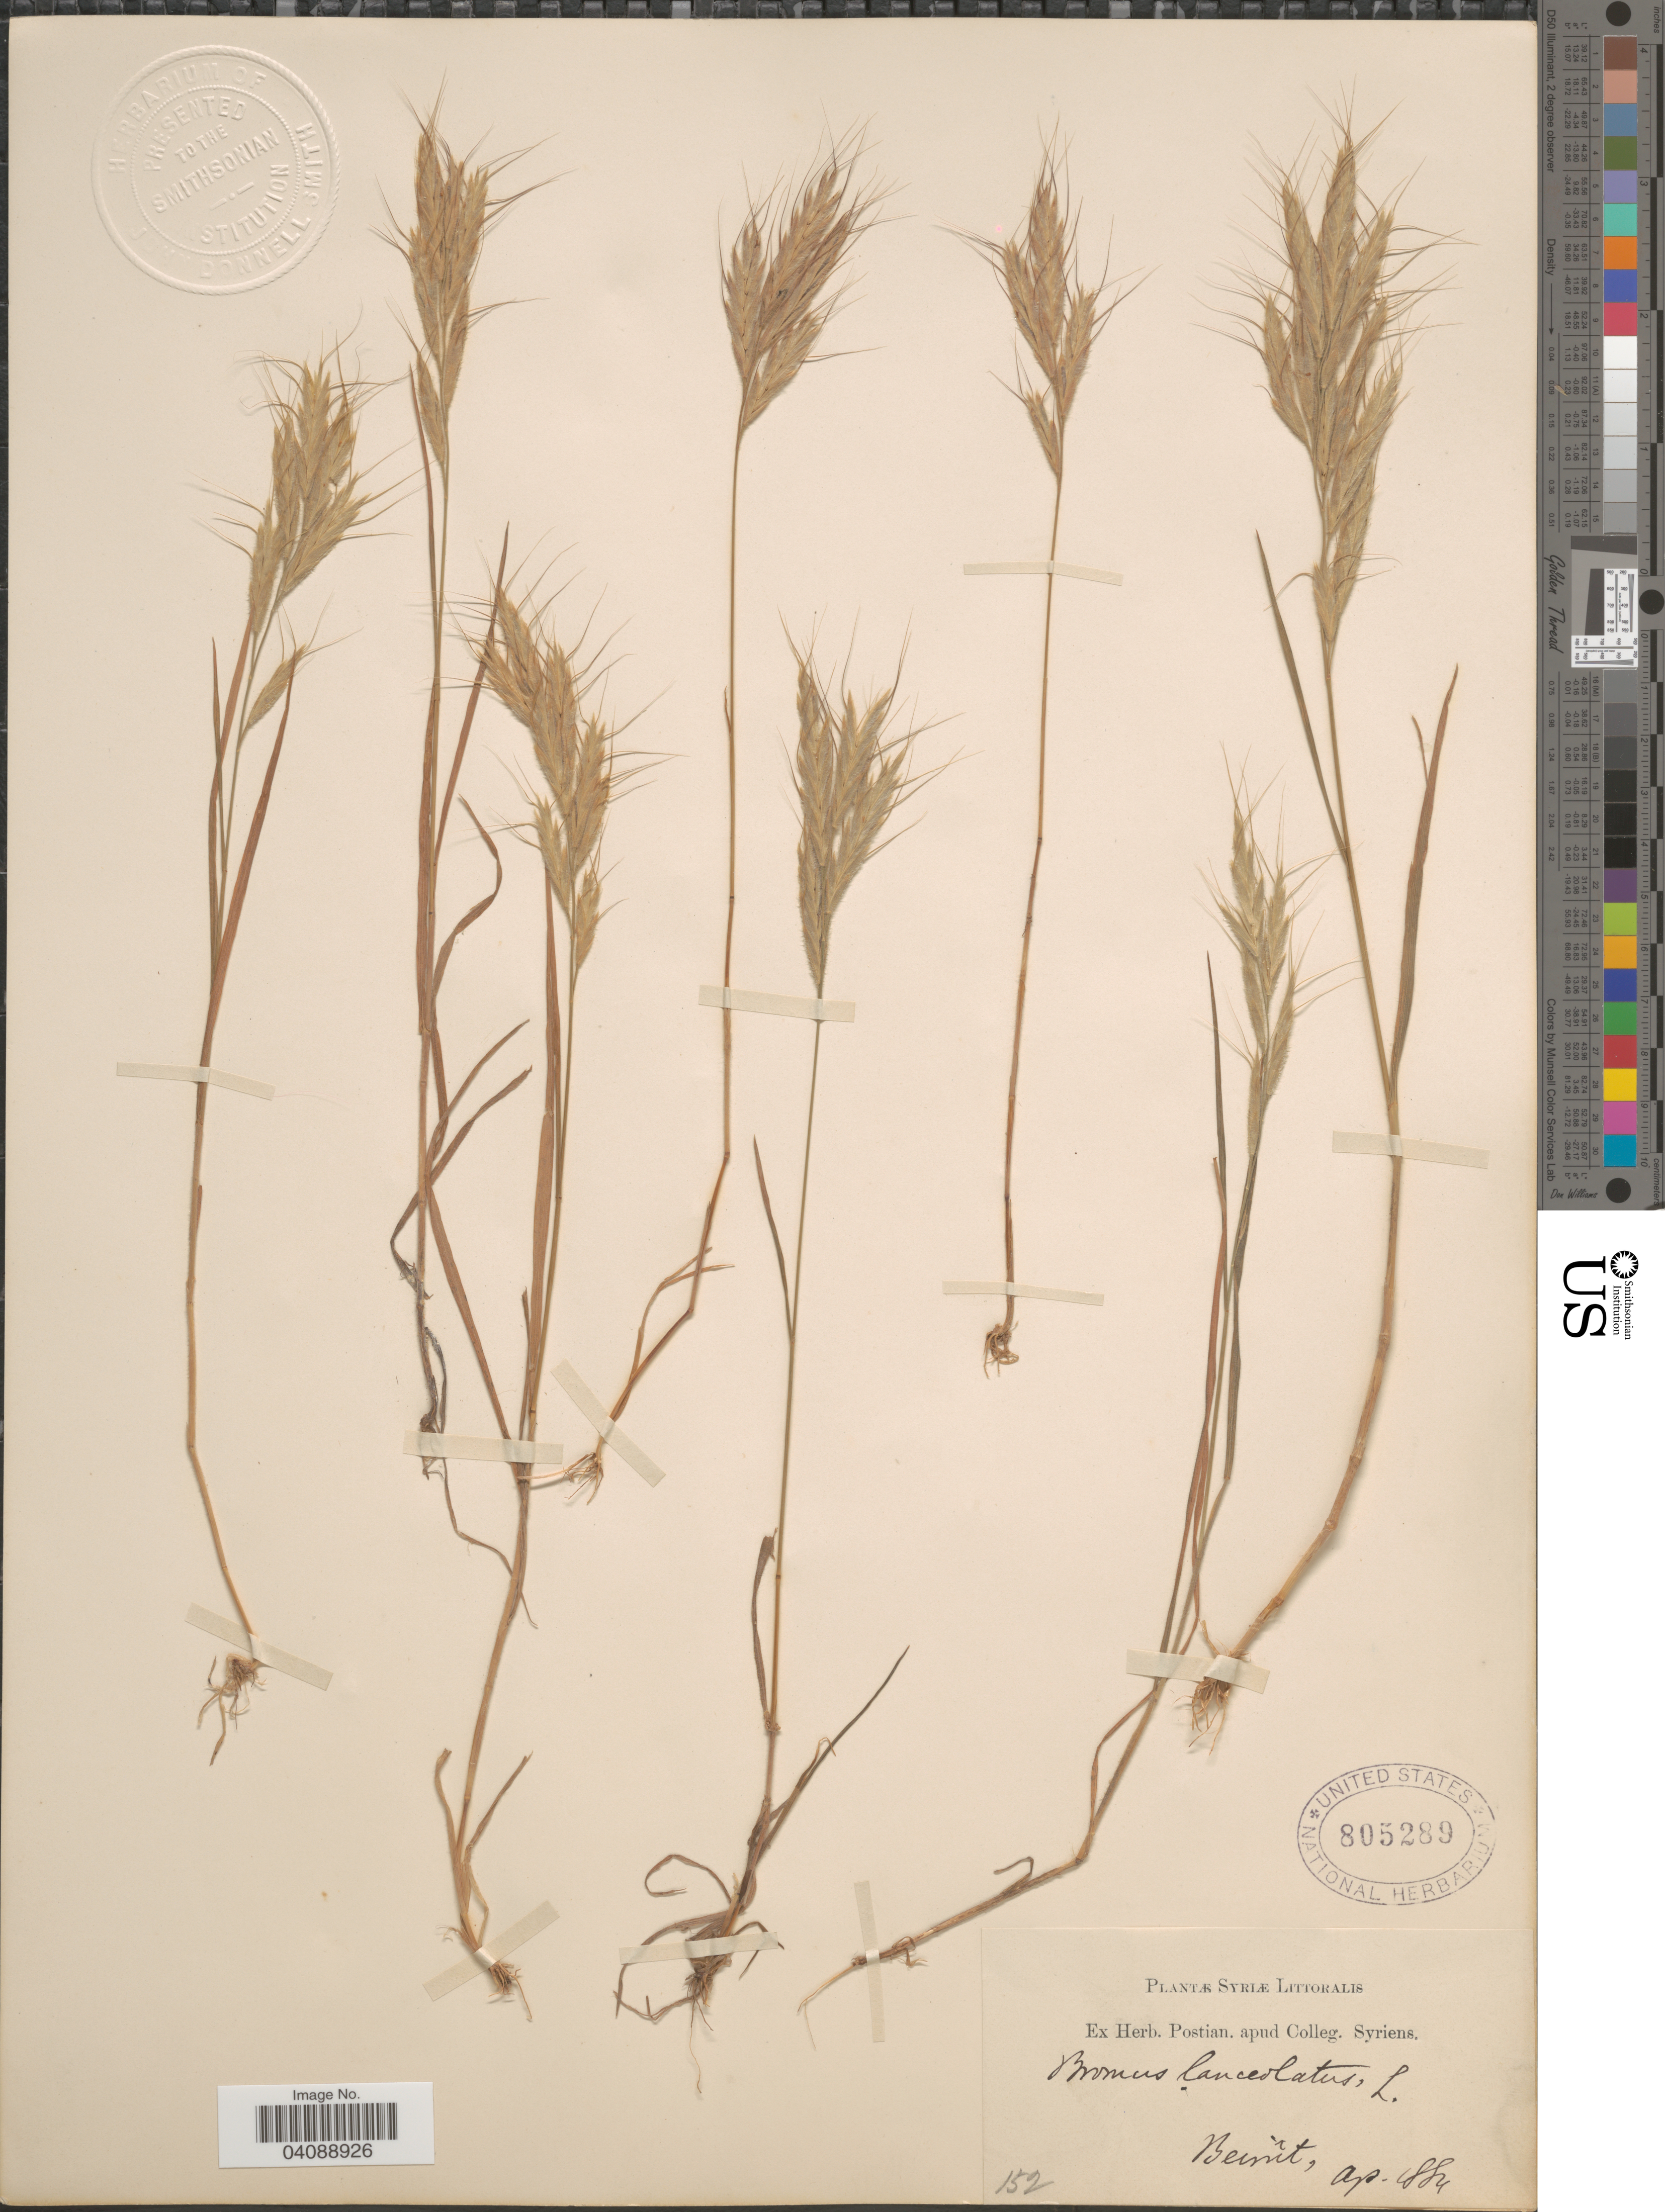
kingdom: Plantae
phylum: Tracheophyta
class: Liliopsida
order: Poales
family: Poaceae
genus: Bromus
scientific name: Bromus lanceolatus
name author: Roth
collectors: ex herb. Postian. apud Colleg. Syriens. Protest. USE "Fannie P. A. Shepard" (10308853) AS PRIMARY COLLECTOR INSTEAD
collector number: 152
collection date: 1884-04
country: Lebanon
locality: Syriæ Littoralis. Beirut.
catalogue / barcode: US 805289